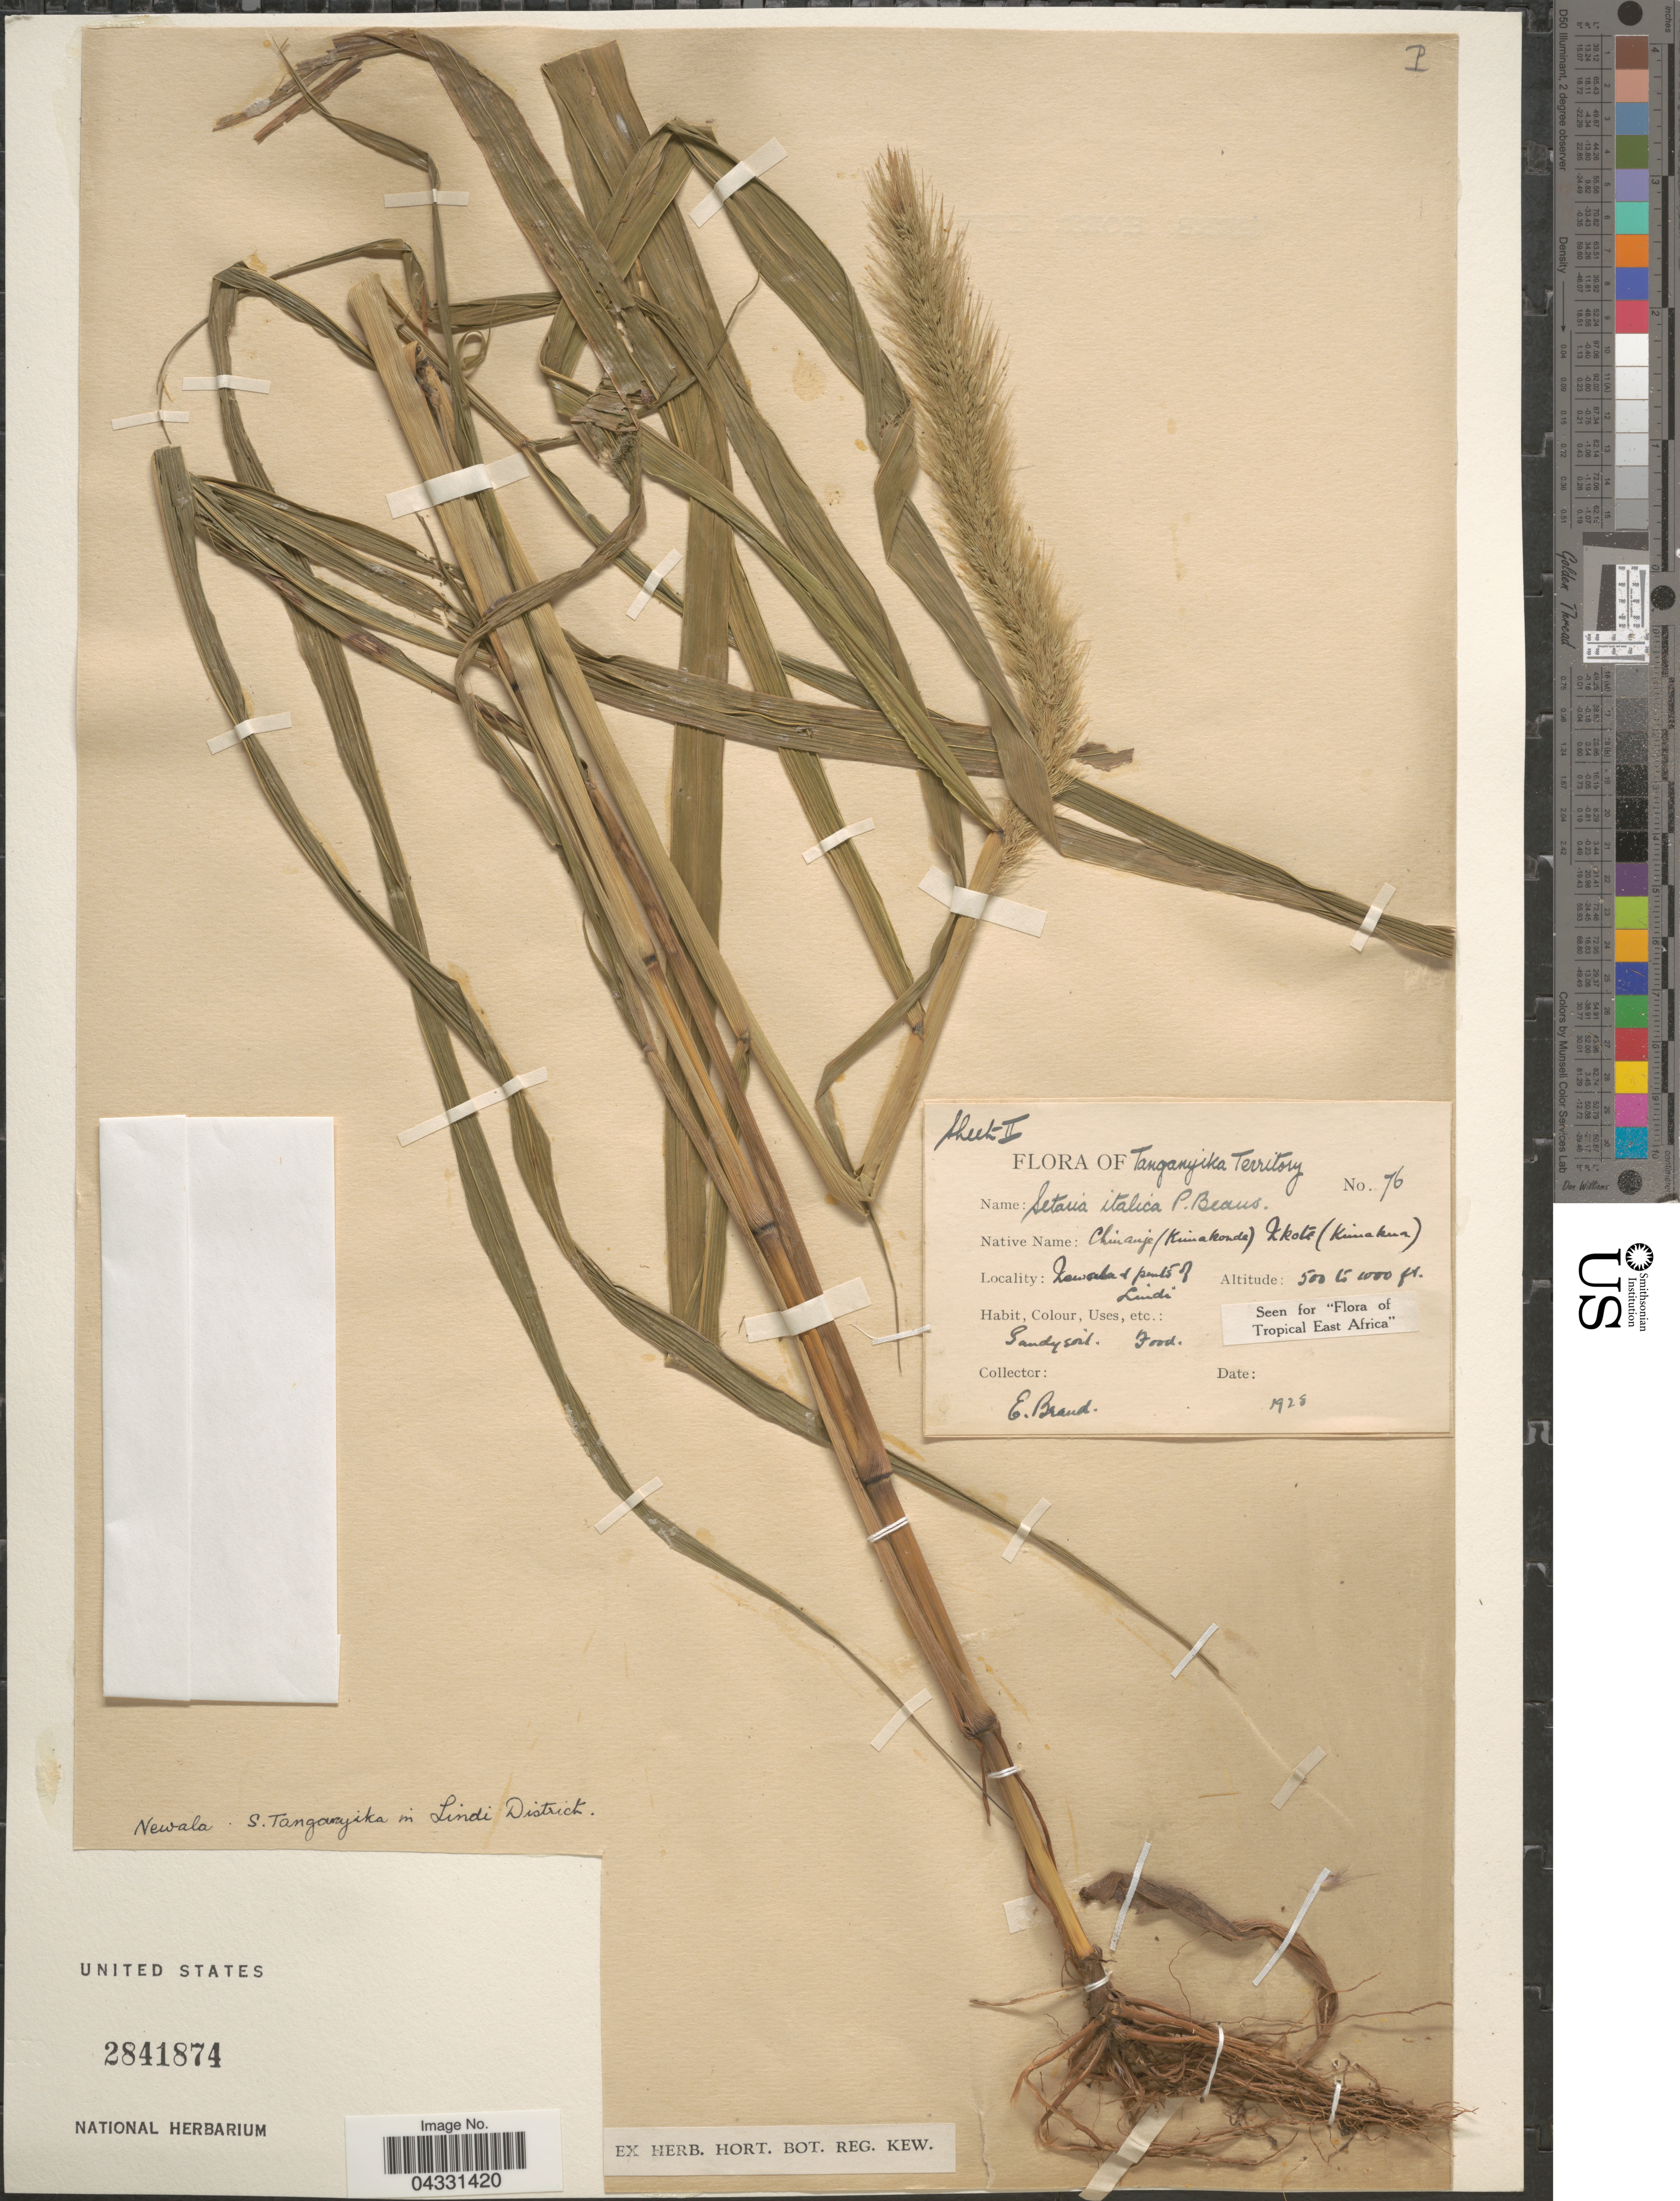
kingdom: Plantae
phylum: Tracheophyta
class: Liliopsida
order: Poales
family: Poaceae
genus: Setaria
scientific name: Setaria italica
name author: (L.) P. Beauv.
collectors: E. Brand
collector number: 76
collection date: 1928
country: Tanzania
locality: Tanganyika Territory. Kawanda + parts of Lindi. [interpreted]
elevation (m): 152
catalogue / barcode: US 2841874